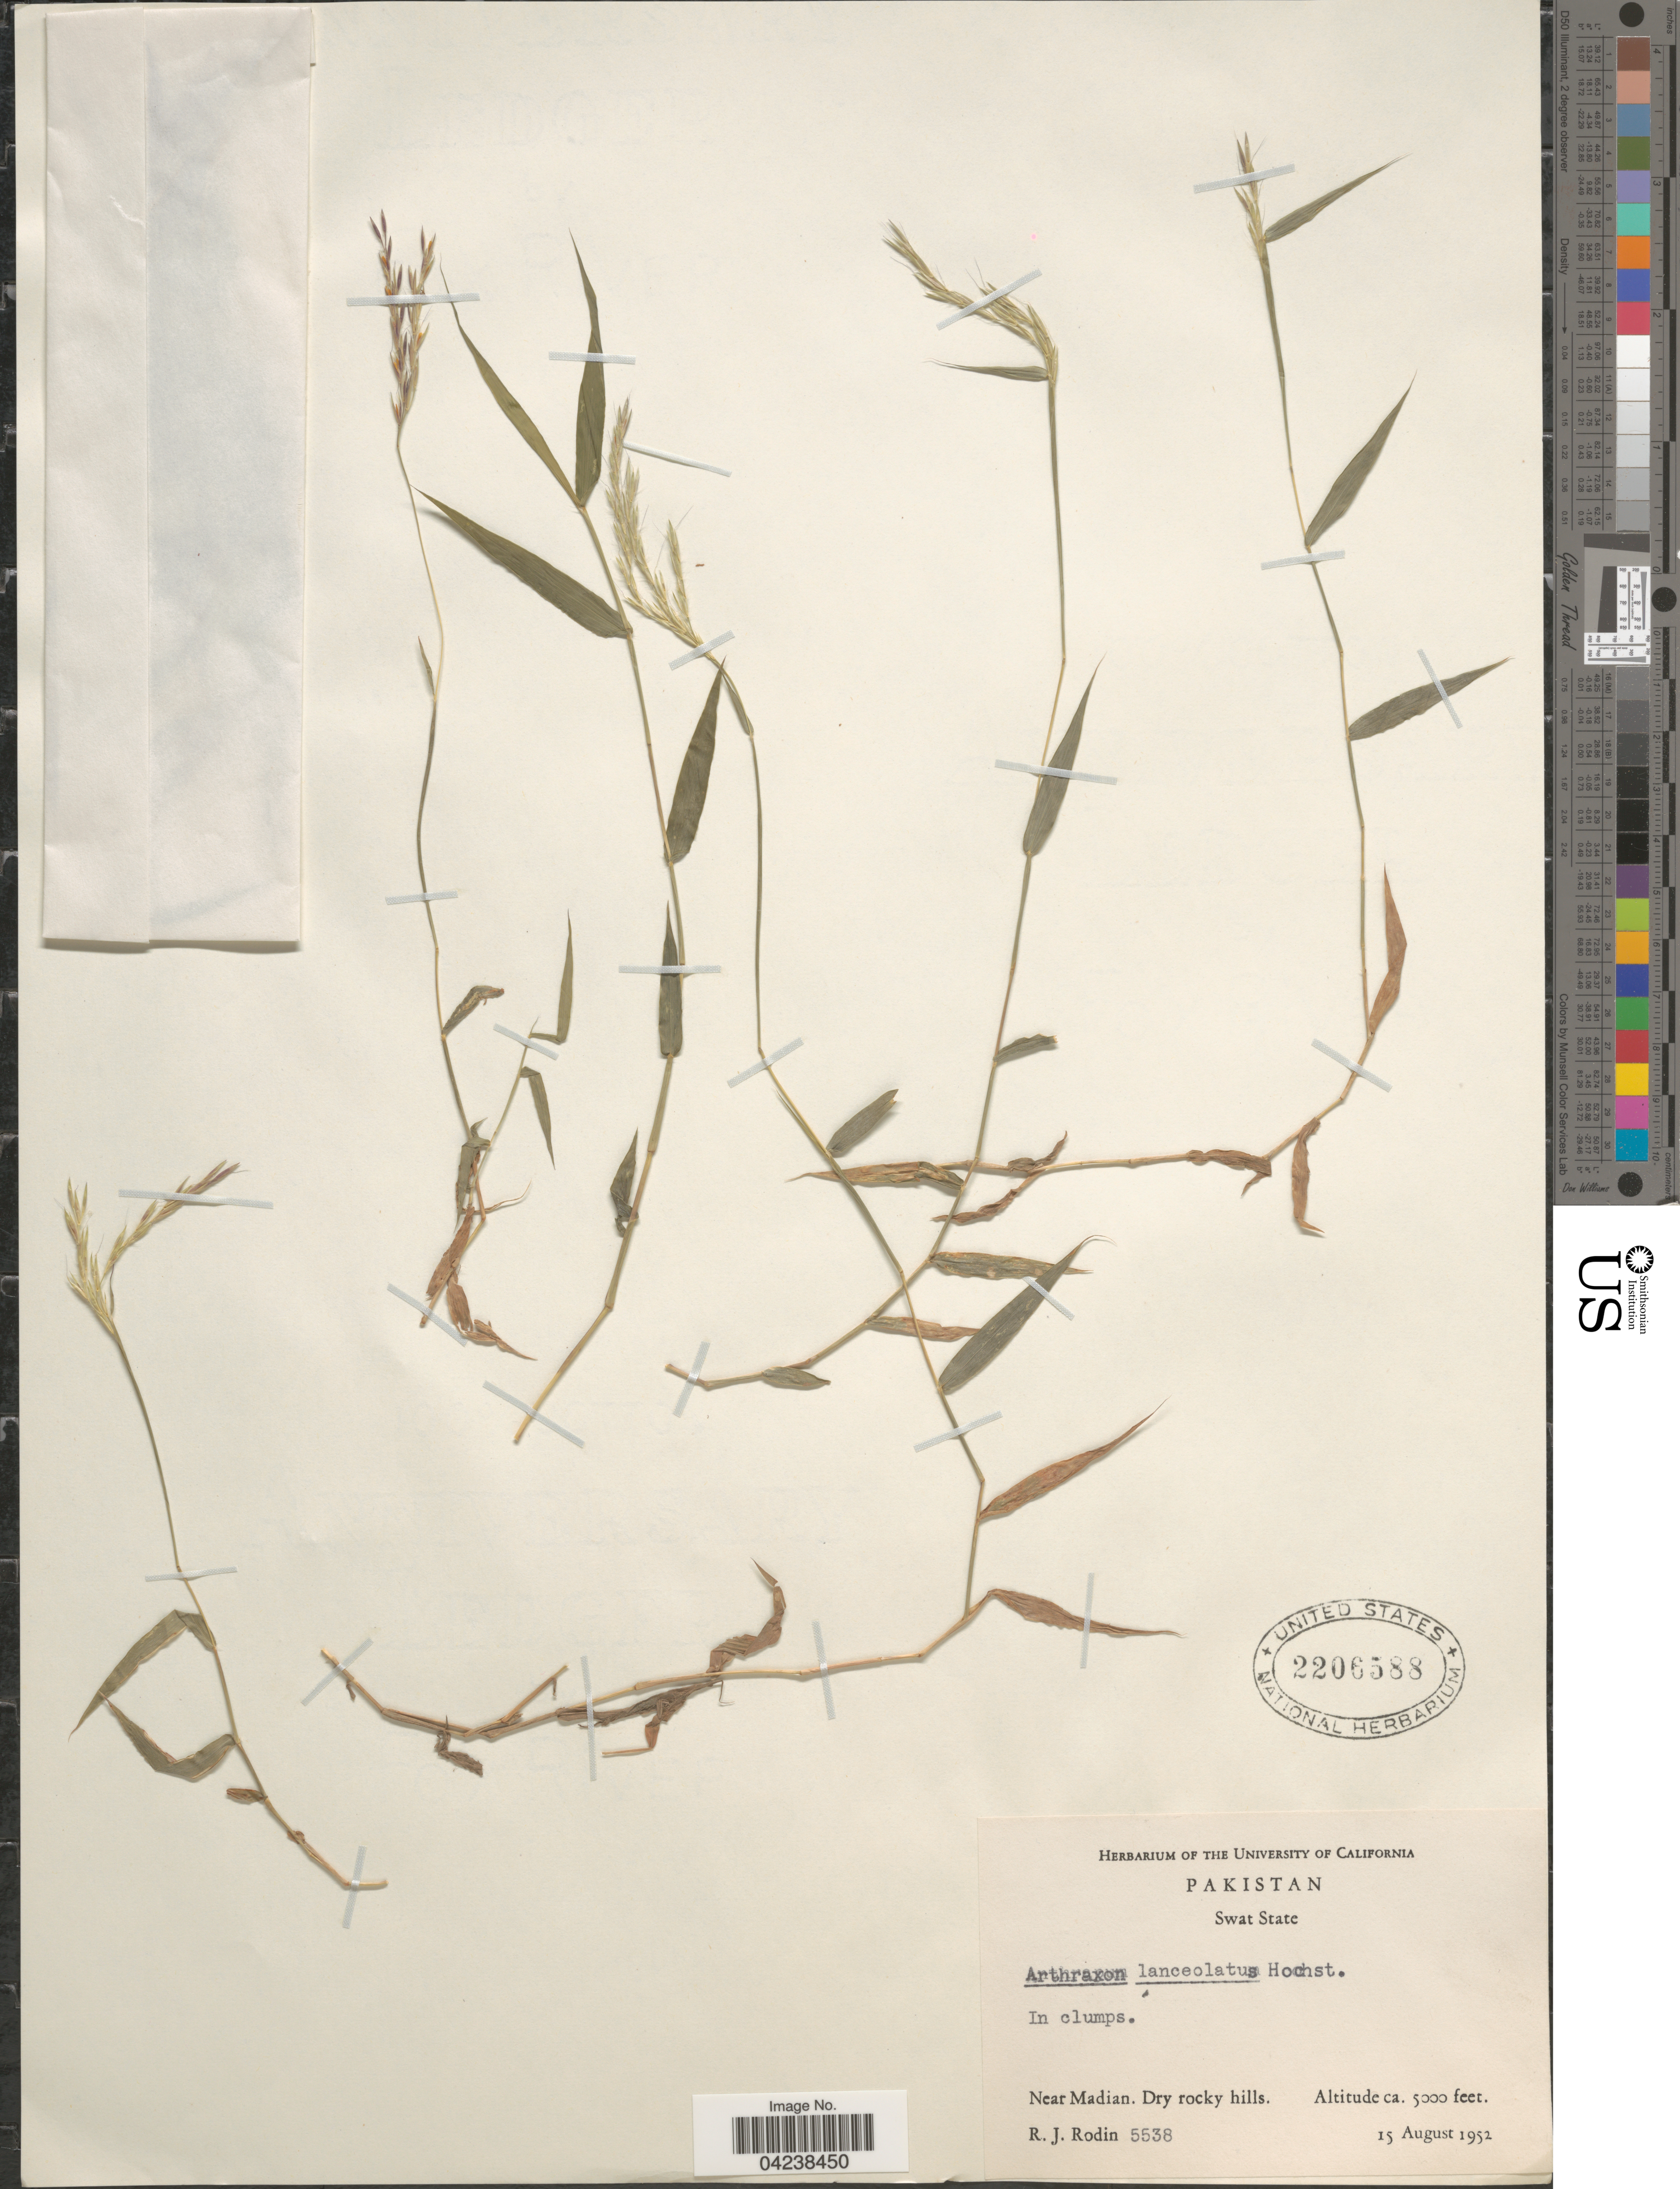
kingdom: Plantae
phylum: Tracheophyta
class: Liliopsida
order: Poales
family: Poaceae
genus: Arthraxon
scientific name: Arthraxon lanceolatus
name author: (Roxb.) Hochst.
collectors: R. J. Rodin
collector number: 5538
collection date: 1952-08-15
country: Pakistan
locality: Swat State. Near Madian. Dry rocky hills.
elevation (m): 1524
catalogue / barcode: US 2206588